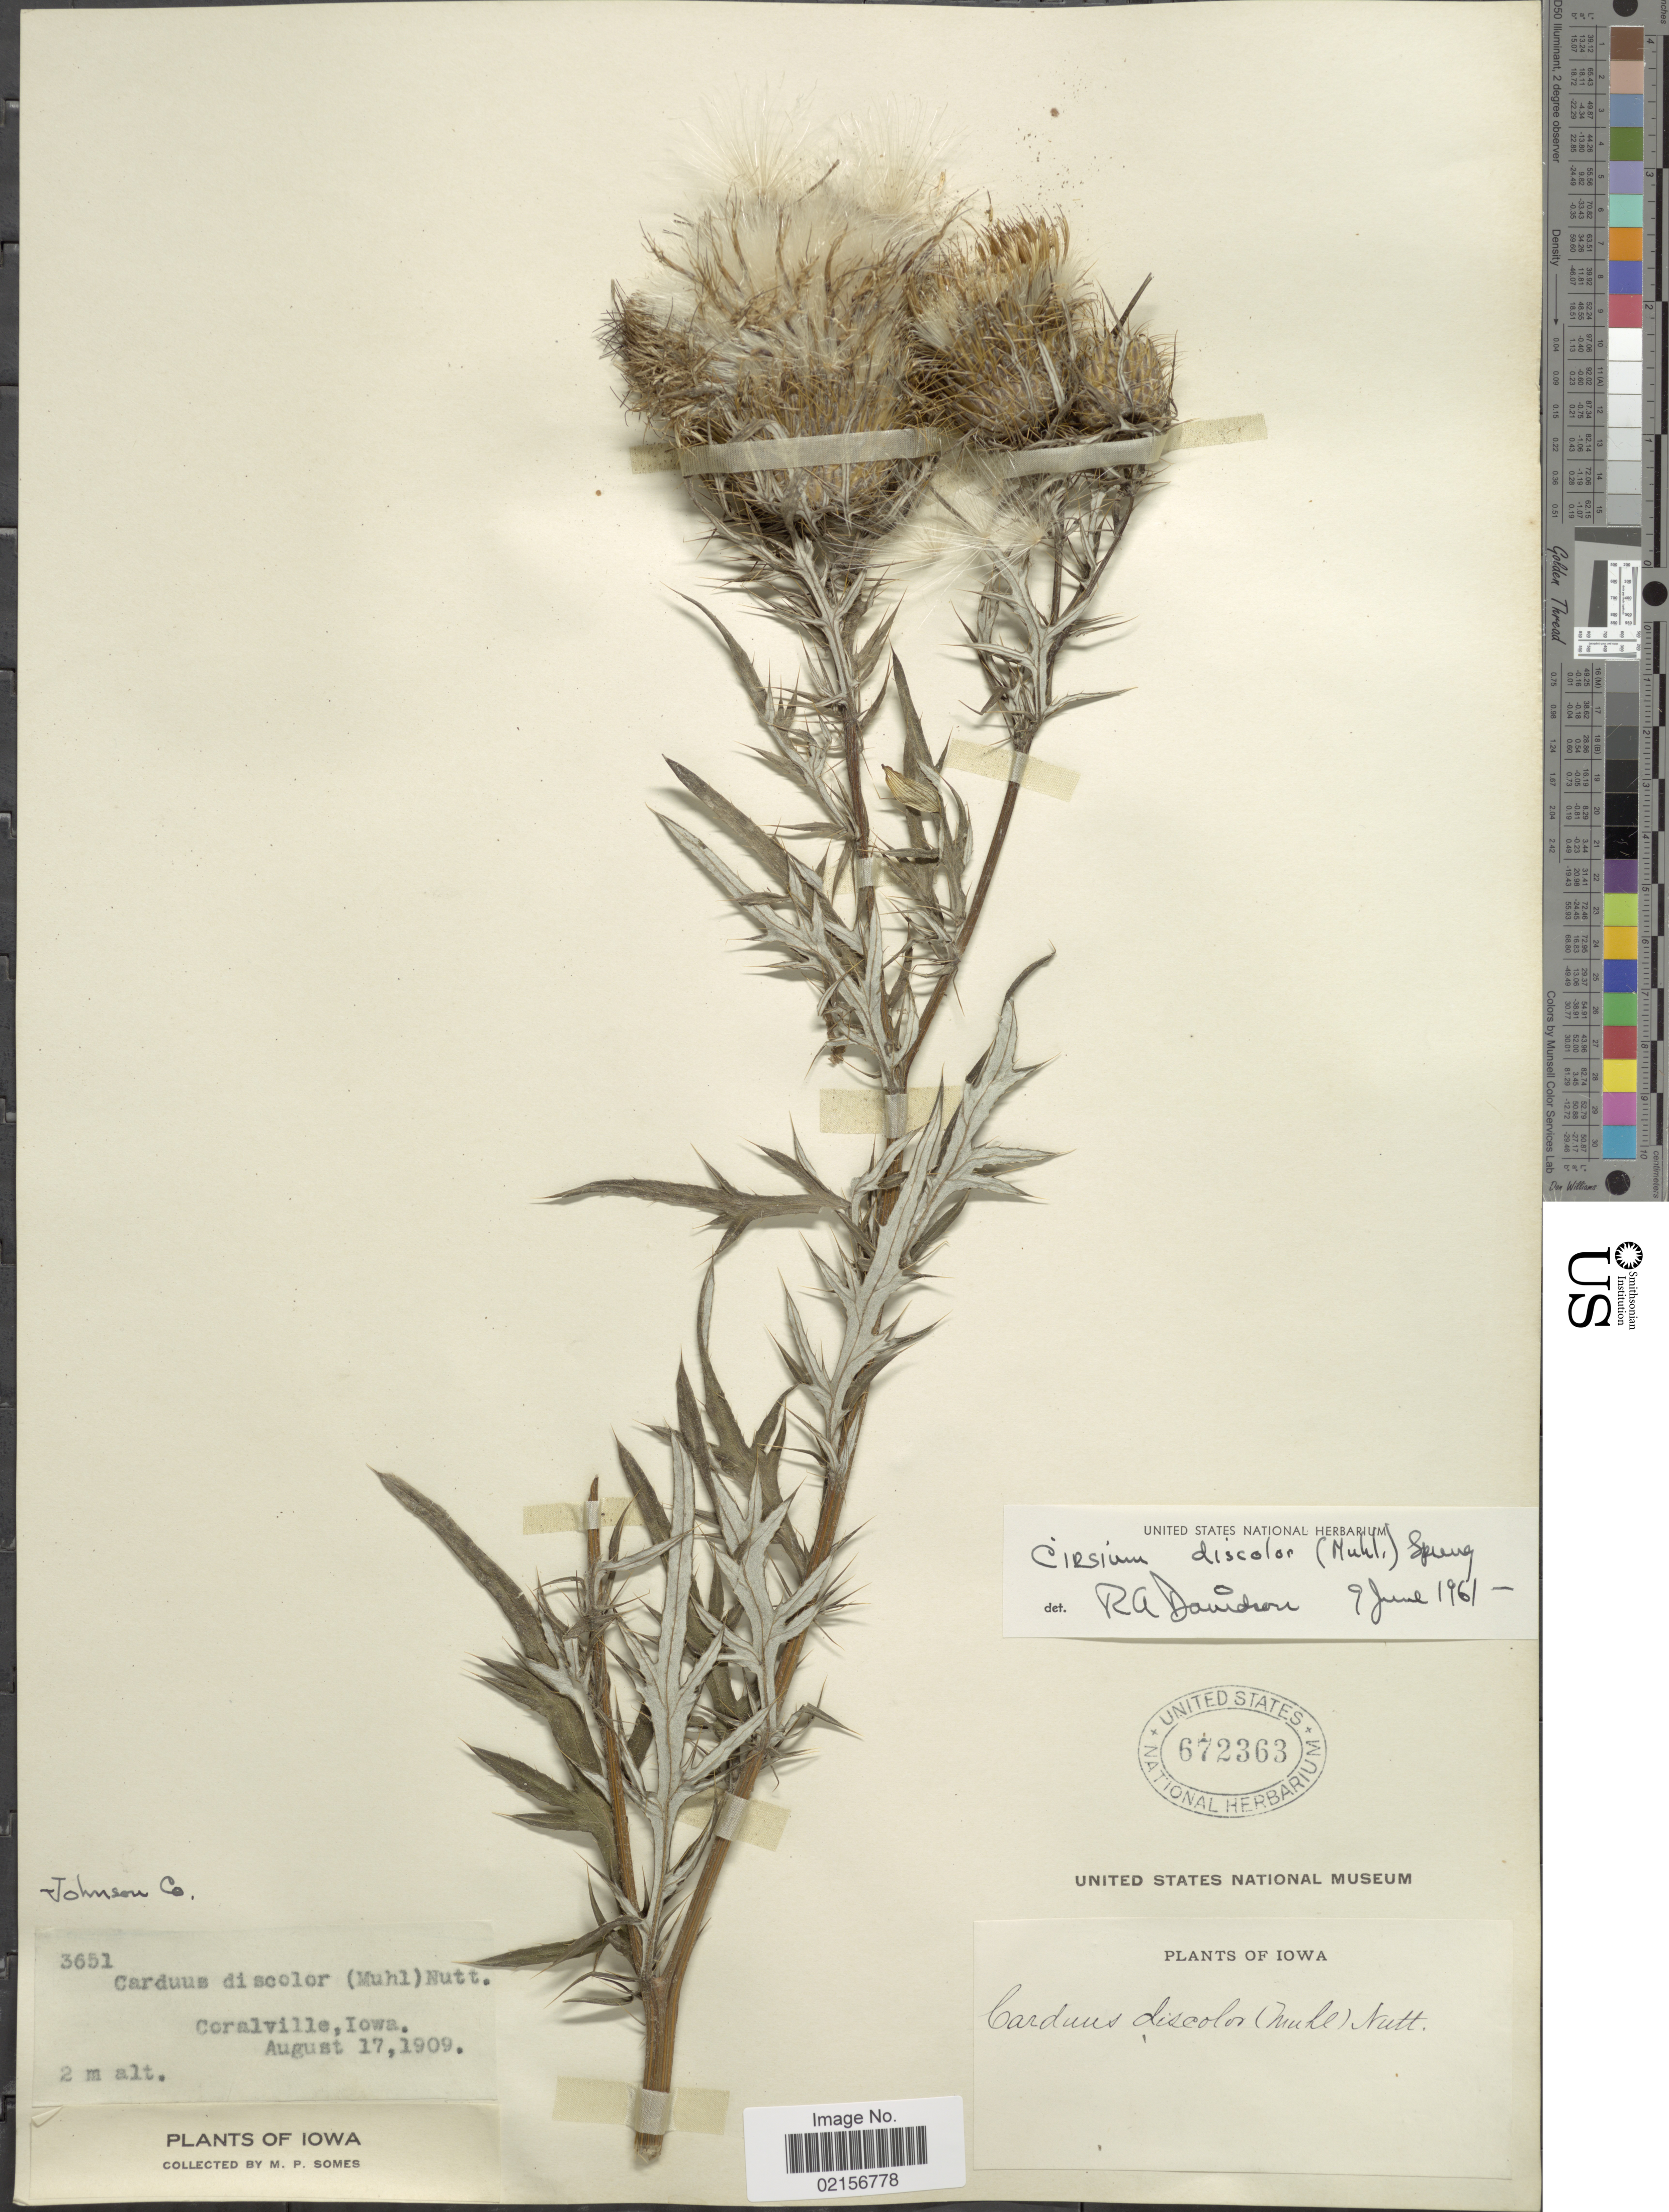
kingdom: Plantae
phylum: Tracheophyta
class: Magnoliopsida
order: Asterales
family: Asteraceae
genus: Cirsium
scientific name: Cirsium discolor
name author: (Muhl. ex Willd.) Spreng.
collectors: M. Somes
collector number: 3651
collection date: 1909-08-17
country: United States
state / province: Iowa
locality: Coralville, Johnson Co.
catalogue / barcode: US 672363